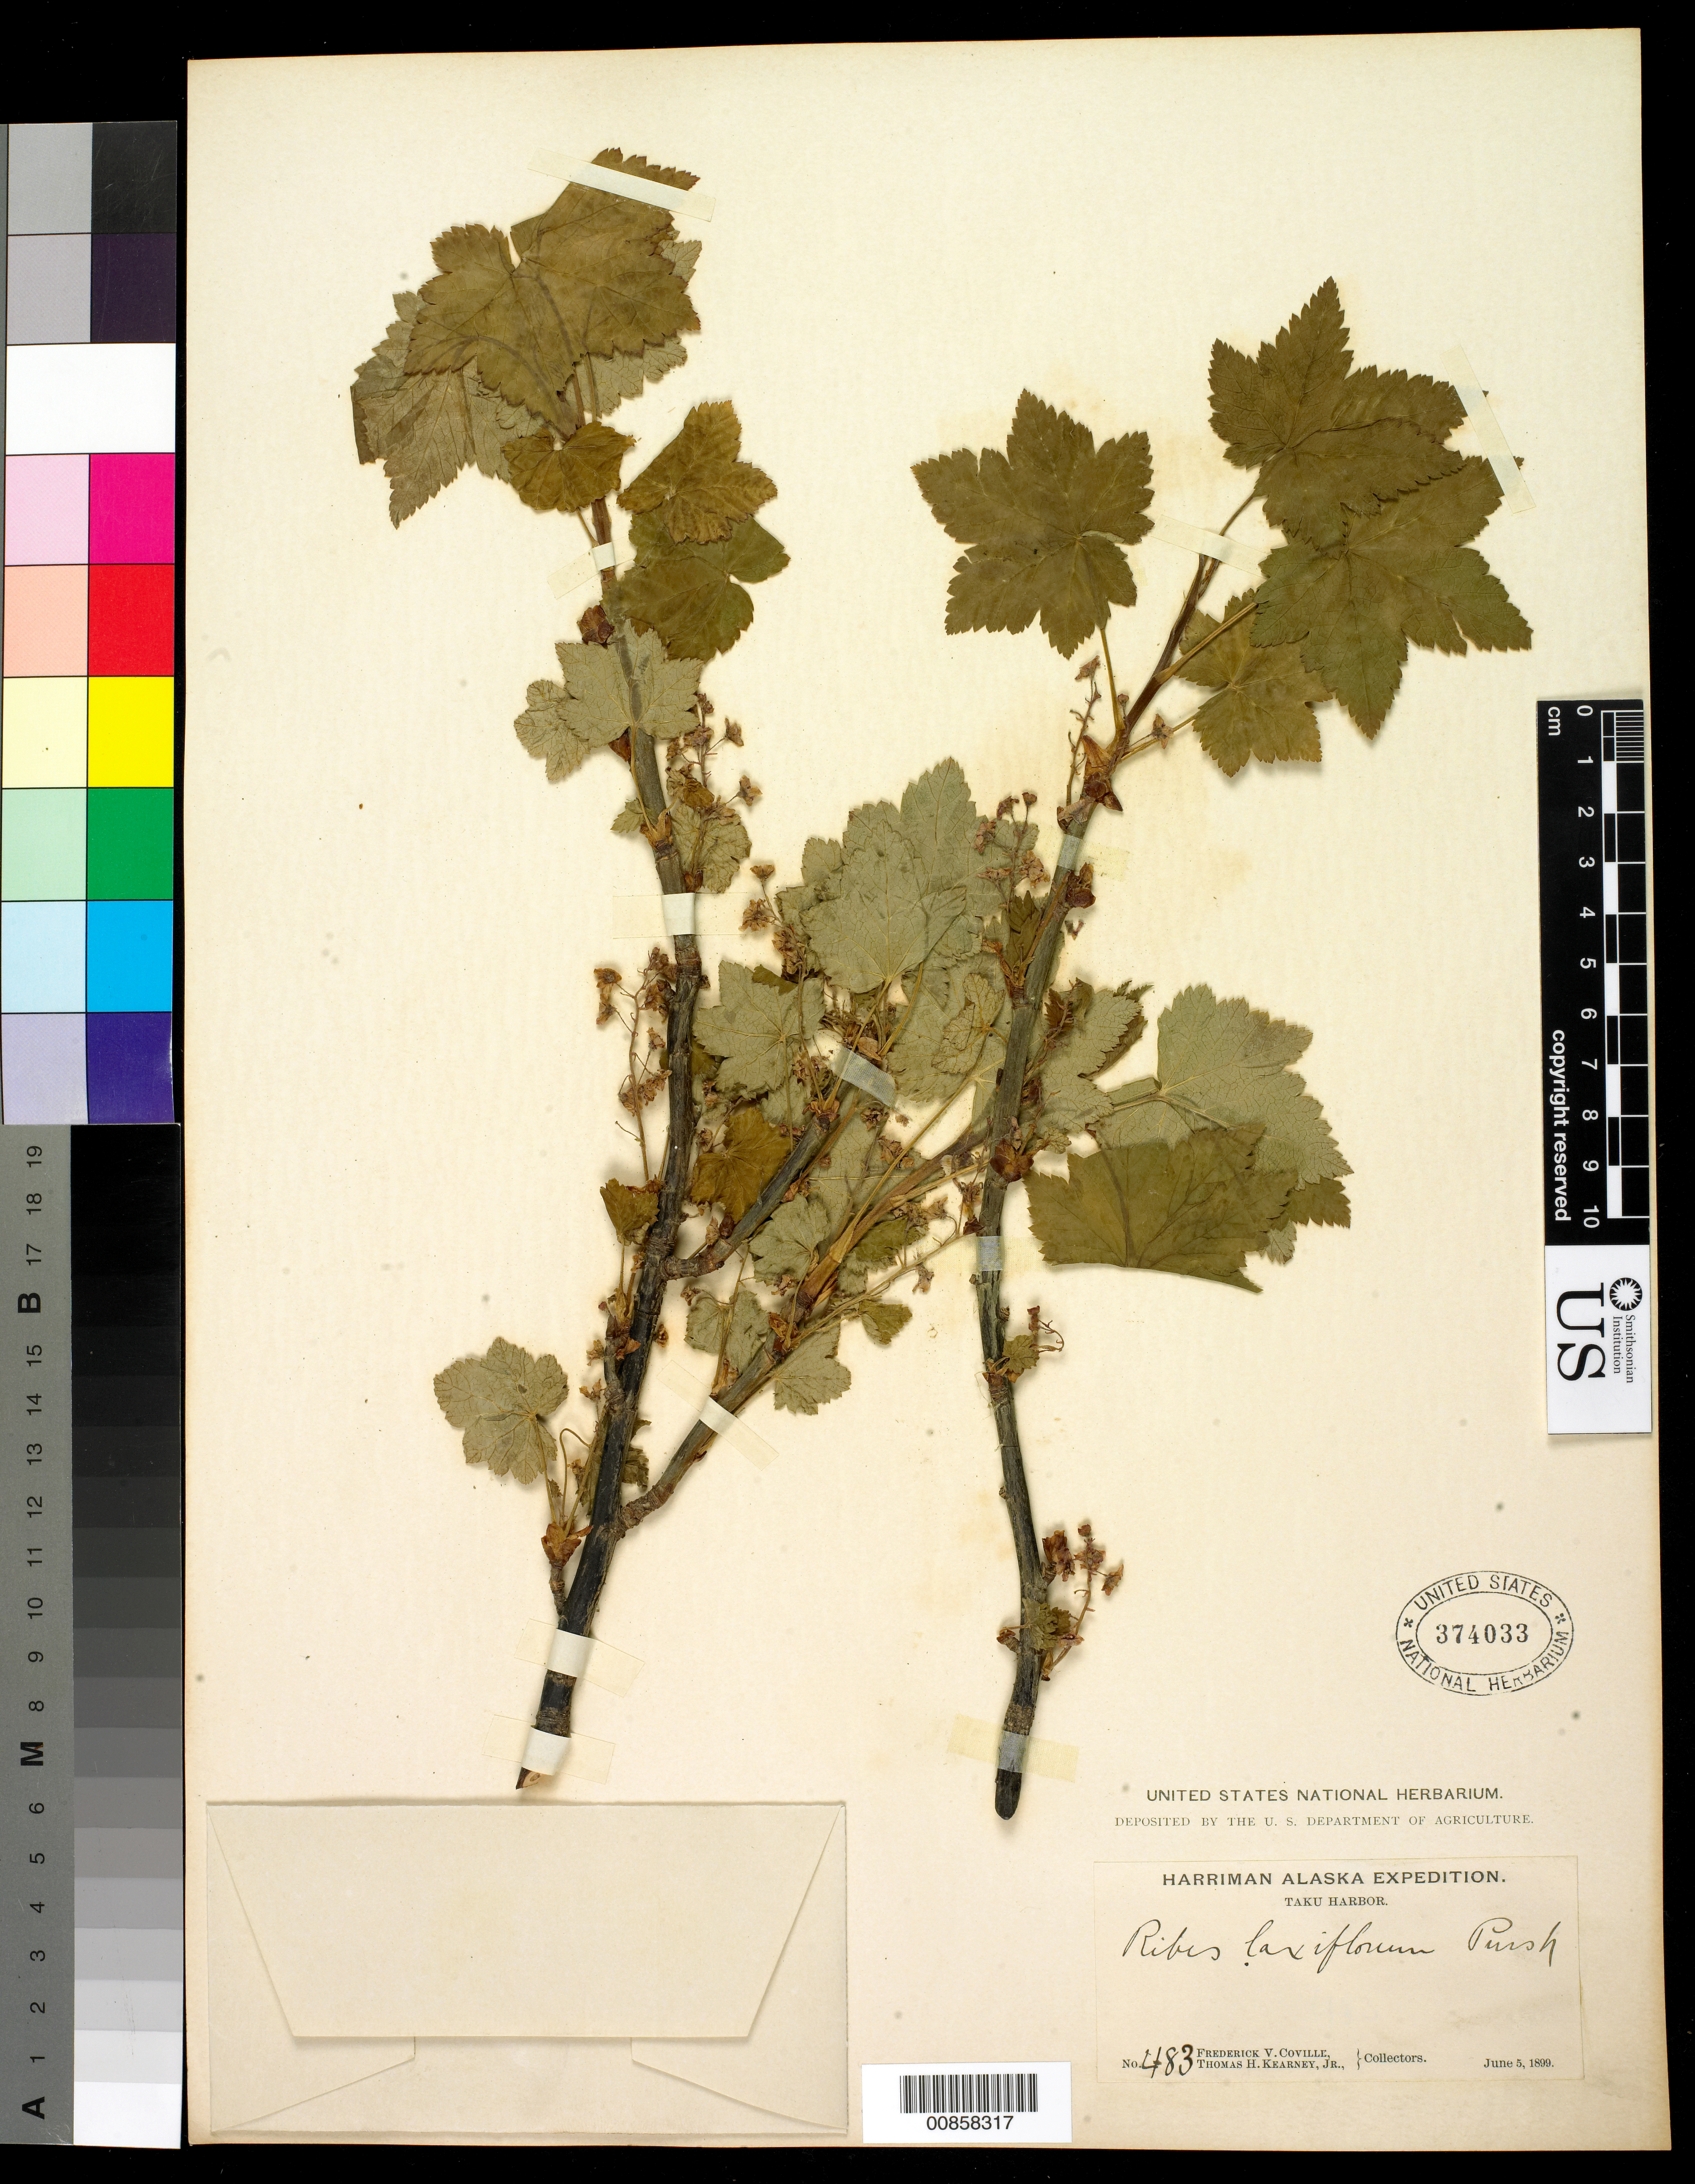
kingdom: Plantae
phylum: Tracheophyta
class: Magnoliopsida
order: Saxifragales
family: Grossulariaceae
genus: Ribes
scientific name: Ribes laxiflorum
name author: Pursh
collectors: F. V. Coville & T. H. Kearney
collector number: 483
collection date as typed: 05 Jun 1899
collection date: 1899-06-05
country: United States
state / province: Alaska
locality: Taku Harbor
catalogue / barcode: US 374033